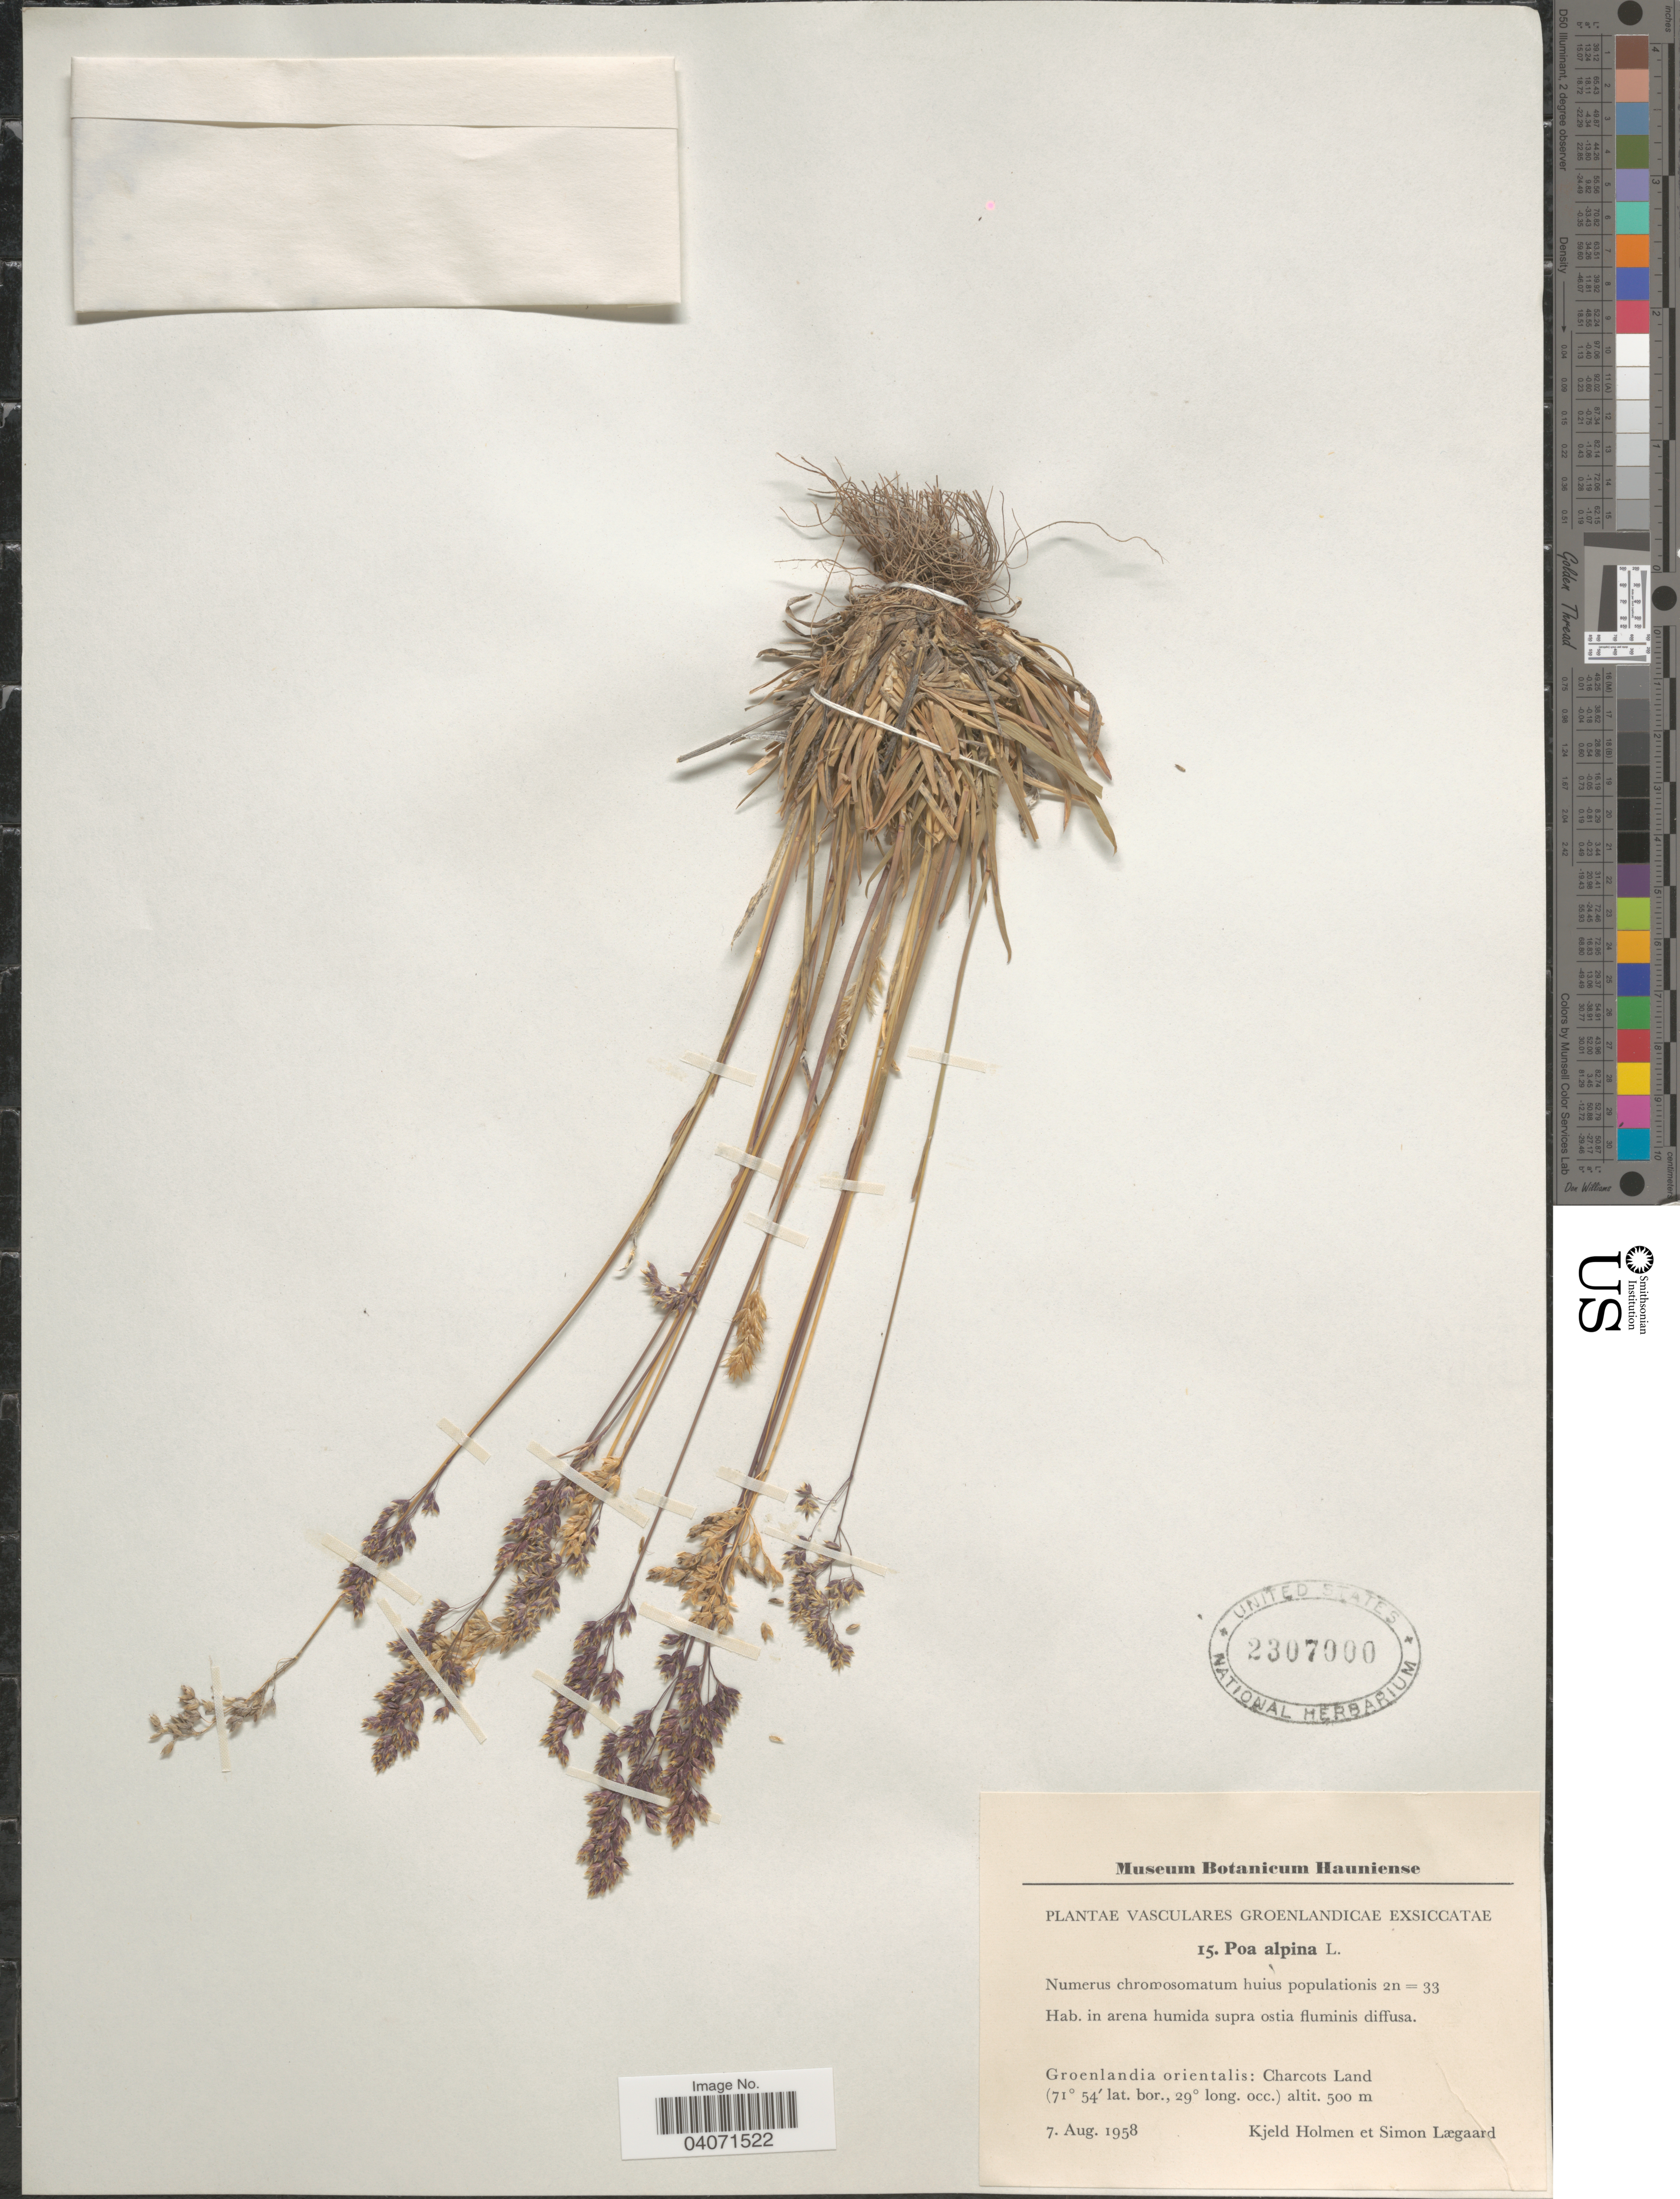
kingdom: Plantae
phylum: Tracheophyta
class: Liliopsida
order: Poales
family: Poaceae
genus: Poa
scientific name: Poa alpina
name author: L.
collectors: K. A. Holmen & S. Lægaard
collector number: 15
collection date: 1958-08-07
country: Greenland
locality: Groenlandia orientalis: Charcots Land.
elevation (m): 500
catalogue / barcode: US 2307000